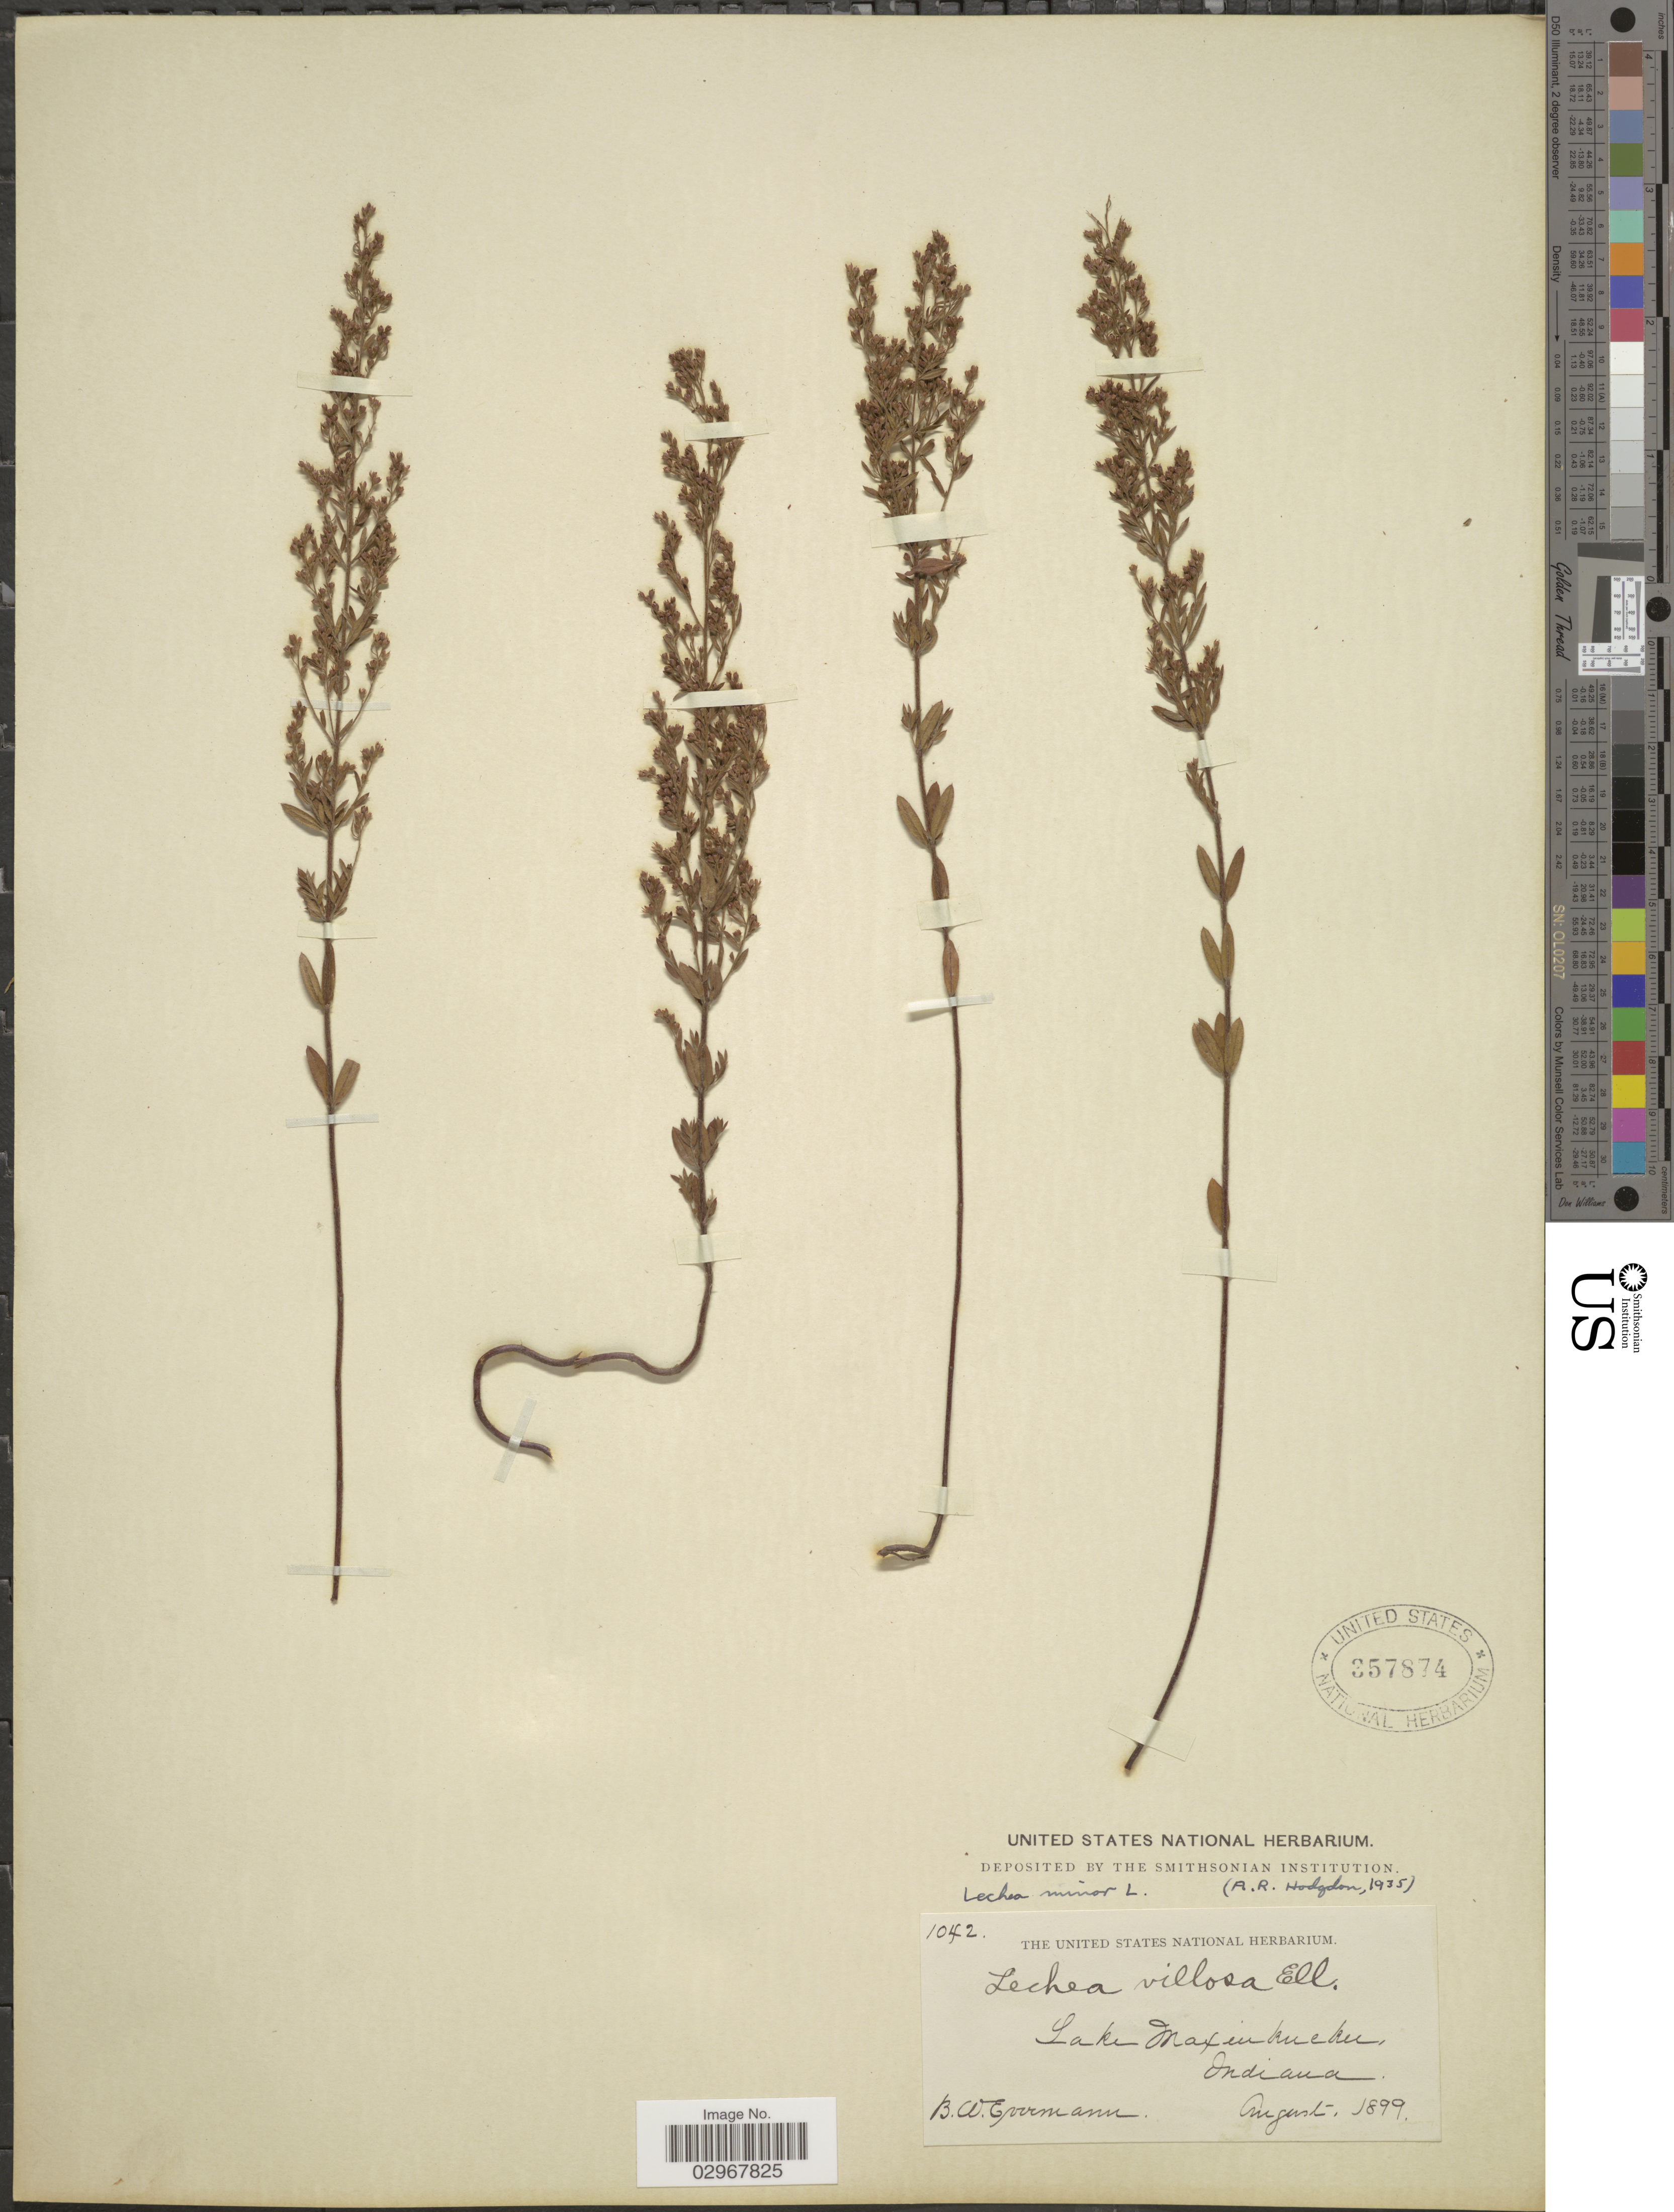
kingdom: Plantae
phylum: Tracheophyta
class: Magnoliopsida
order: Malvales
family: Cistaceae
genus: Lechea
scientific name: Lechea minor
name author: L.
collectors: B. W. Evermann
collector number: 1042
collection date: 1899-08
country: United States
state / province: Indiana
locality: Lake Maxinkuckee.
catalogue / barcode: US 357874